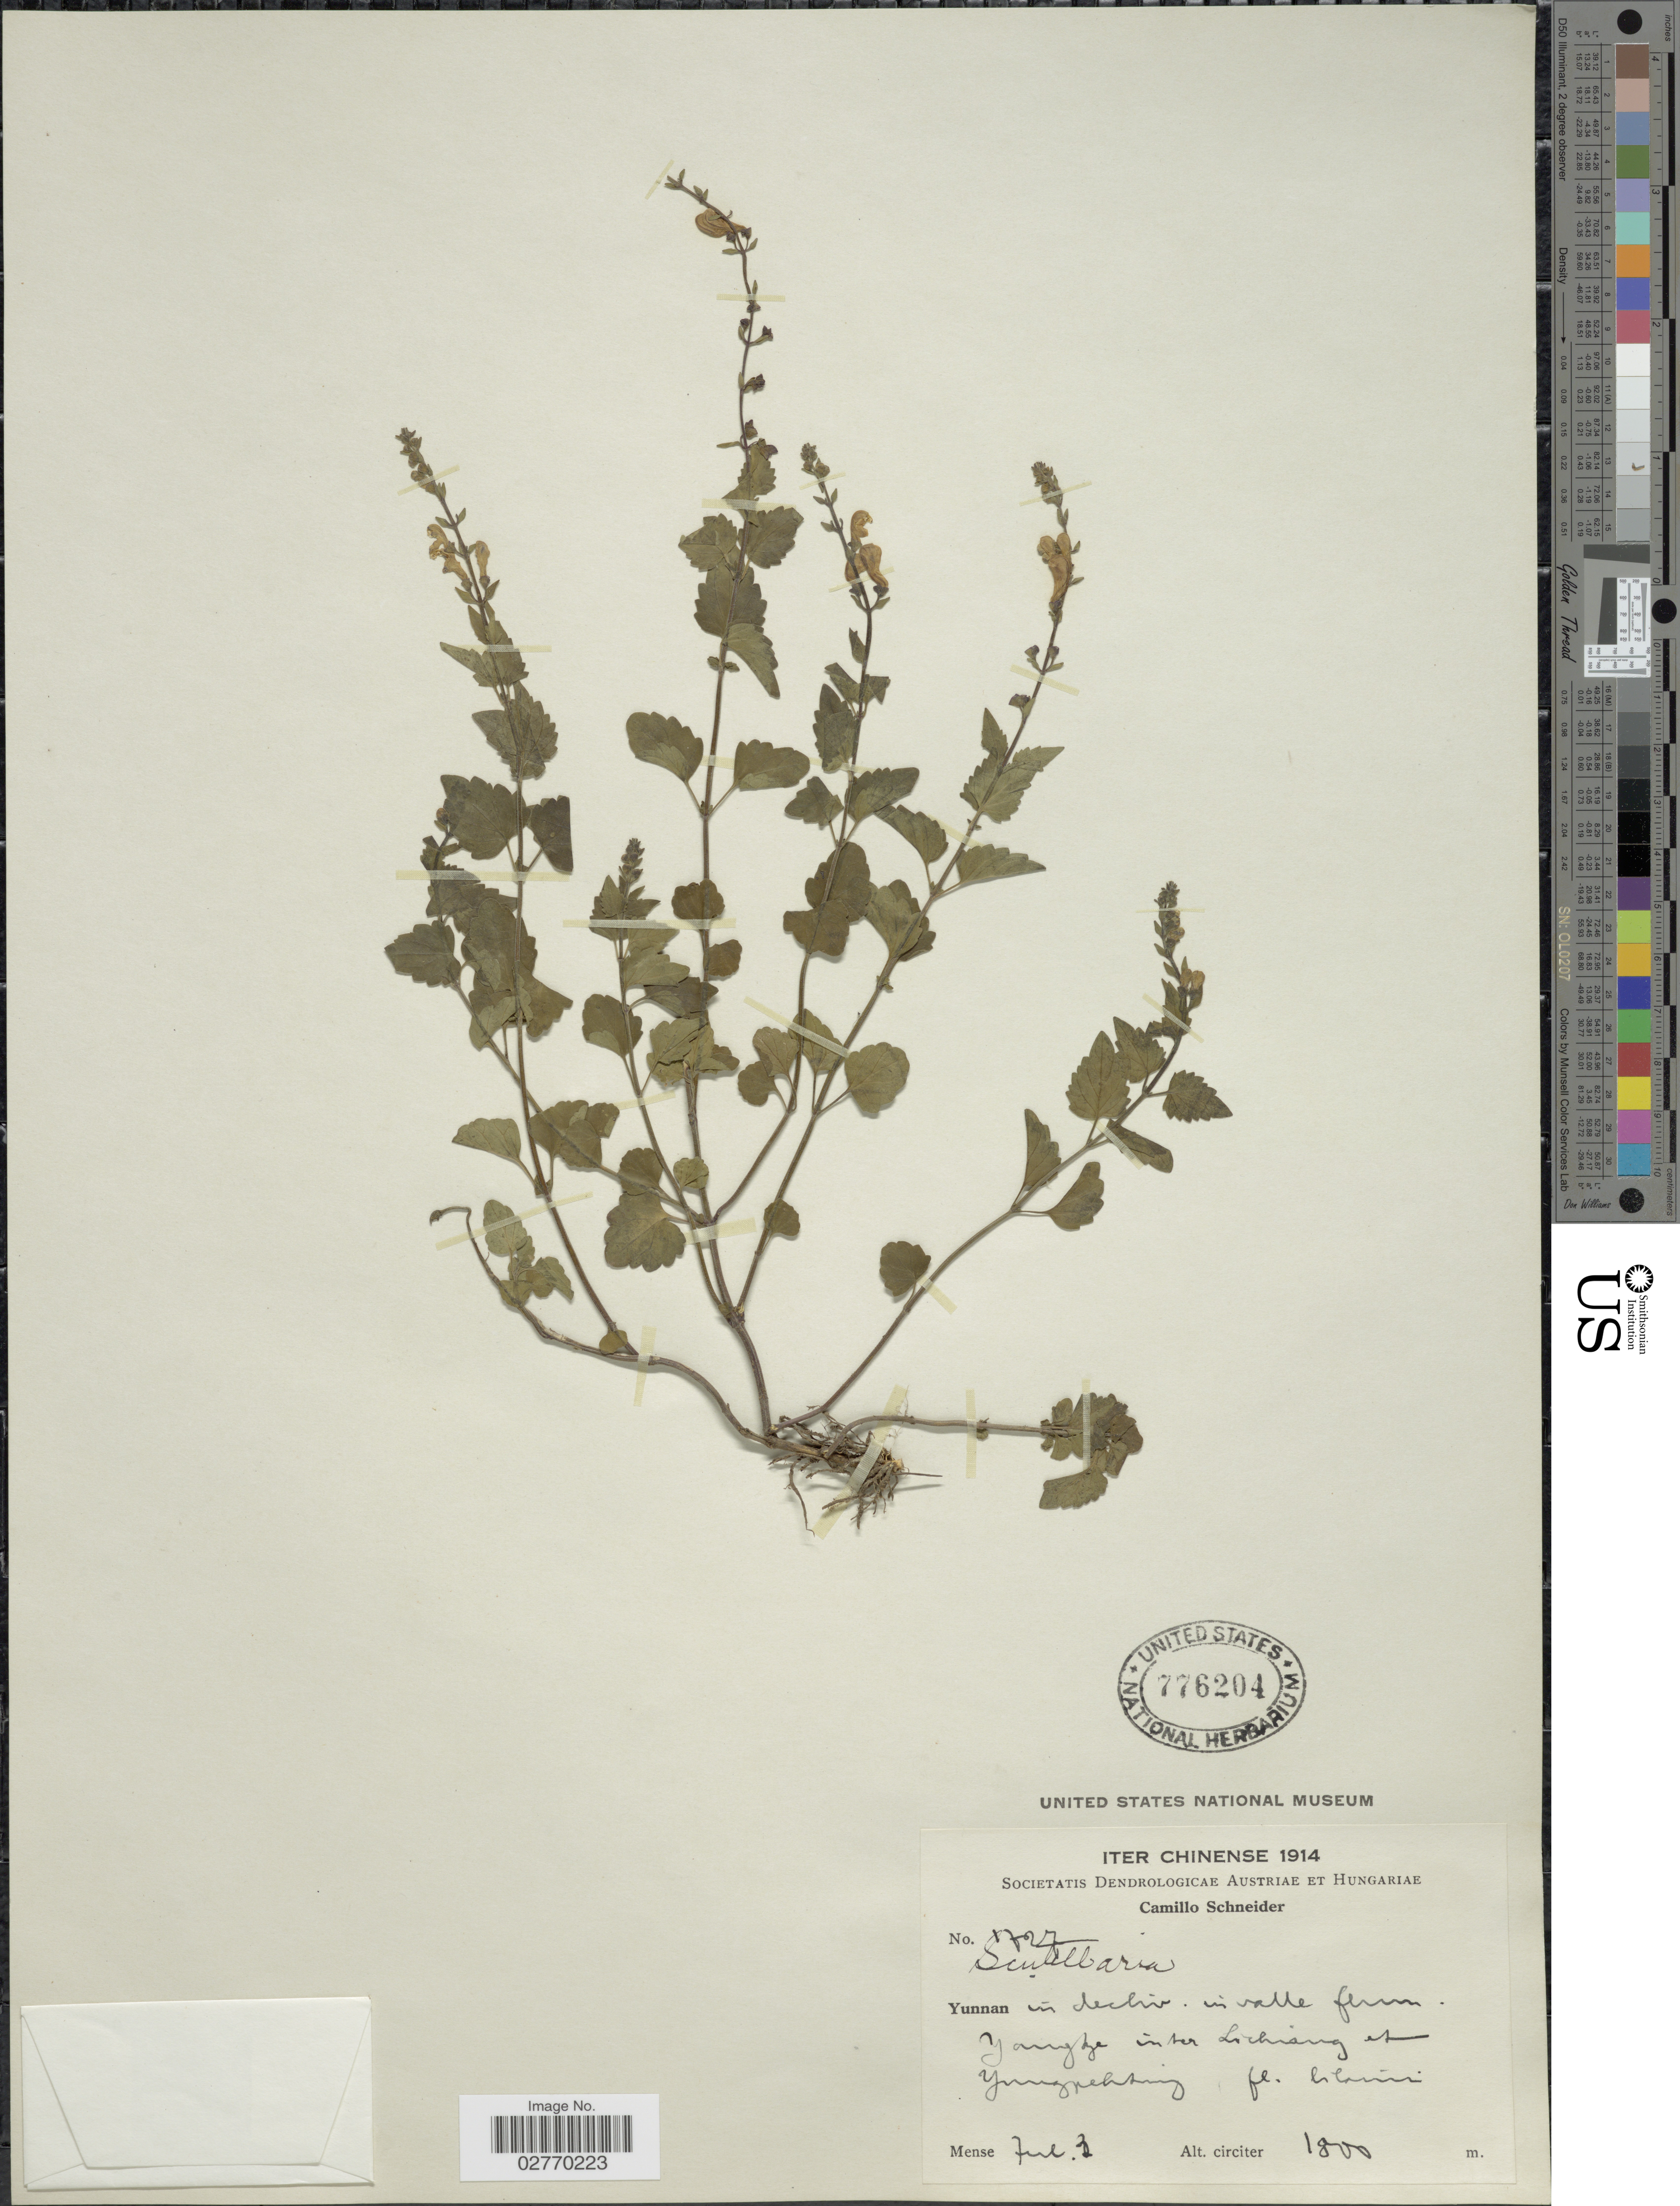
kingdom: Plantae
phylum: Tracheophyta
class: Magnoliopsida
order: Lamiales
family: Lamiaceae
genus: Scutellaria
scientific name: Scutellaria sp.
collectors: C. K. Schneider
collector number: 1727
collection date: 1914-07-03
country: China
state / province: Yunnan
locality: In decliv. in valle ferm [interpreted]. Yangtze inter Lichiang et Yungpehming [interpreted].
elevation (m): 1800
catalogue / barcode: US 776204